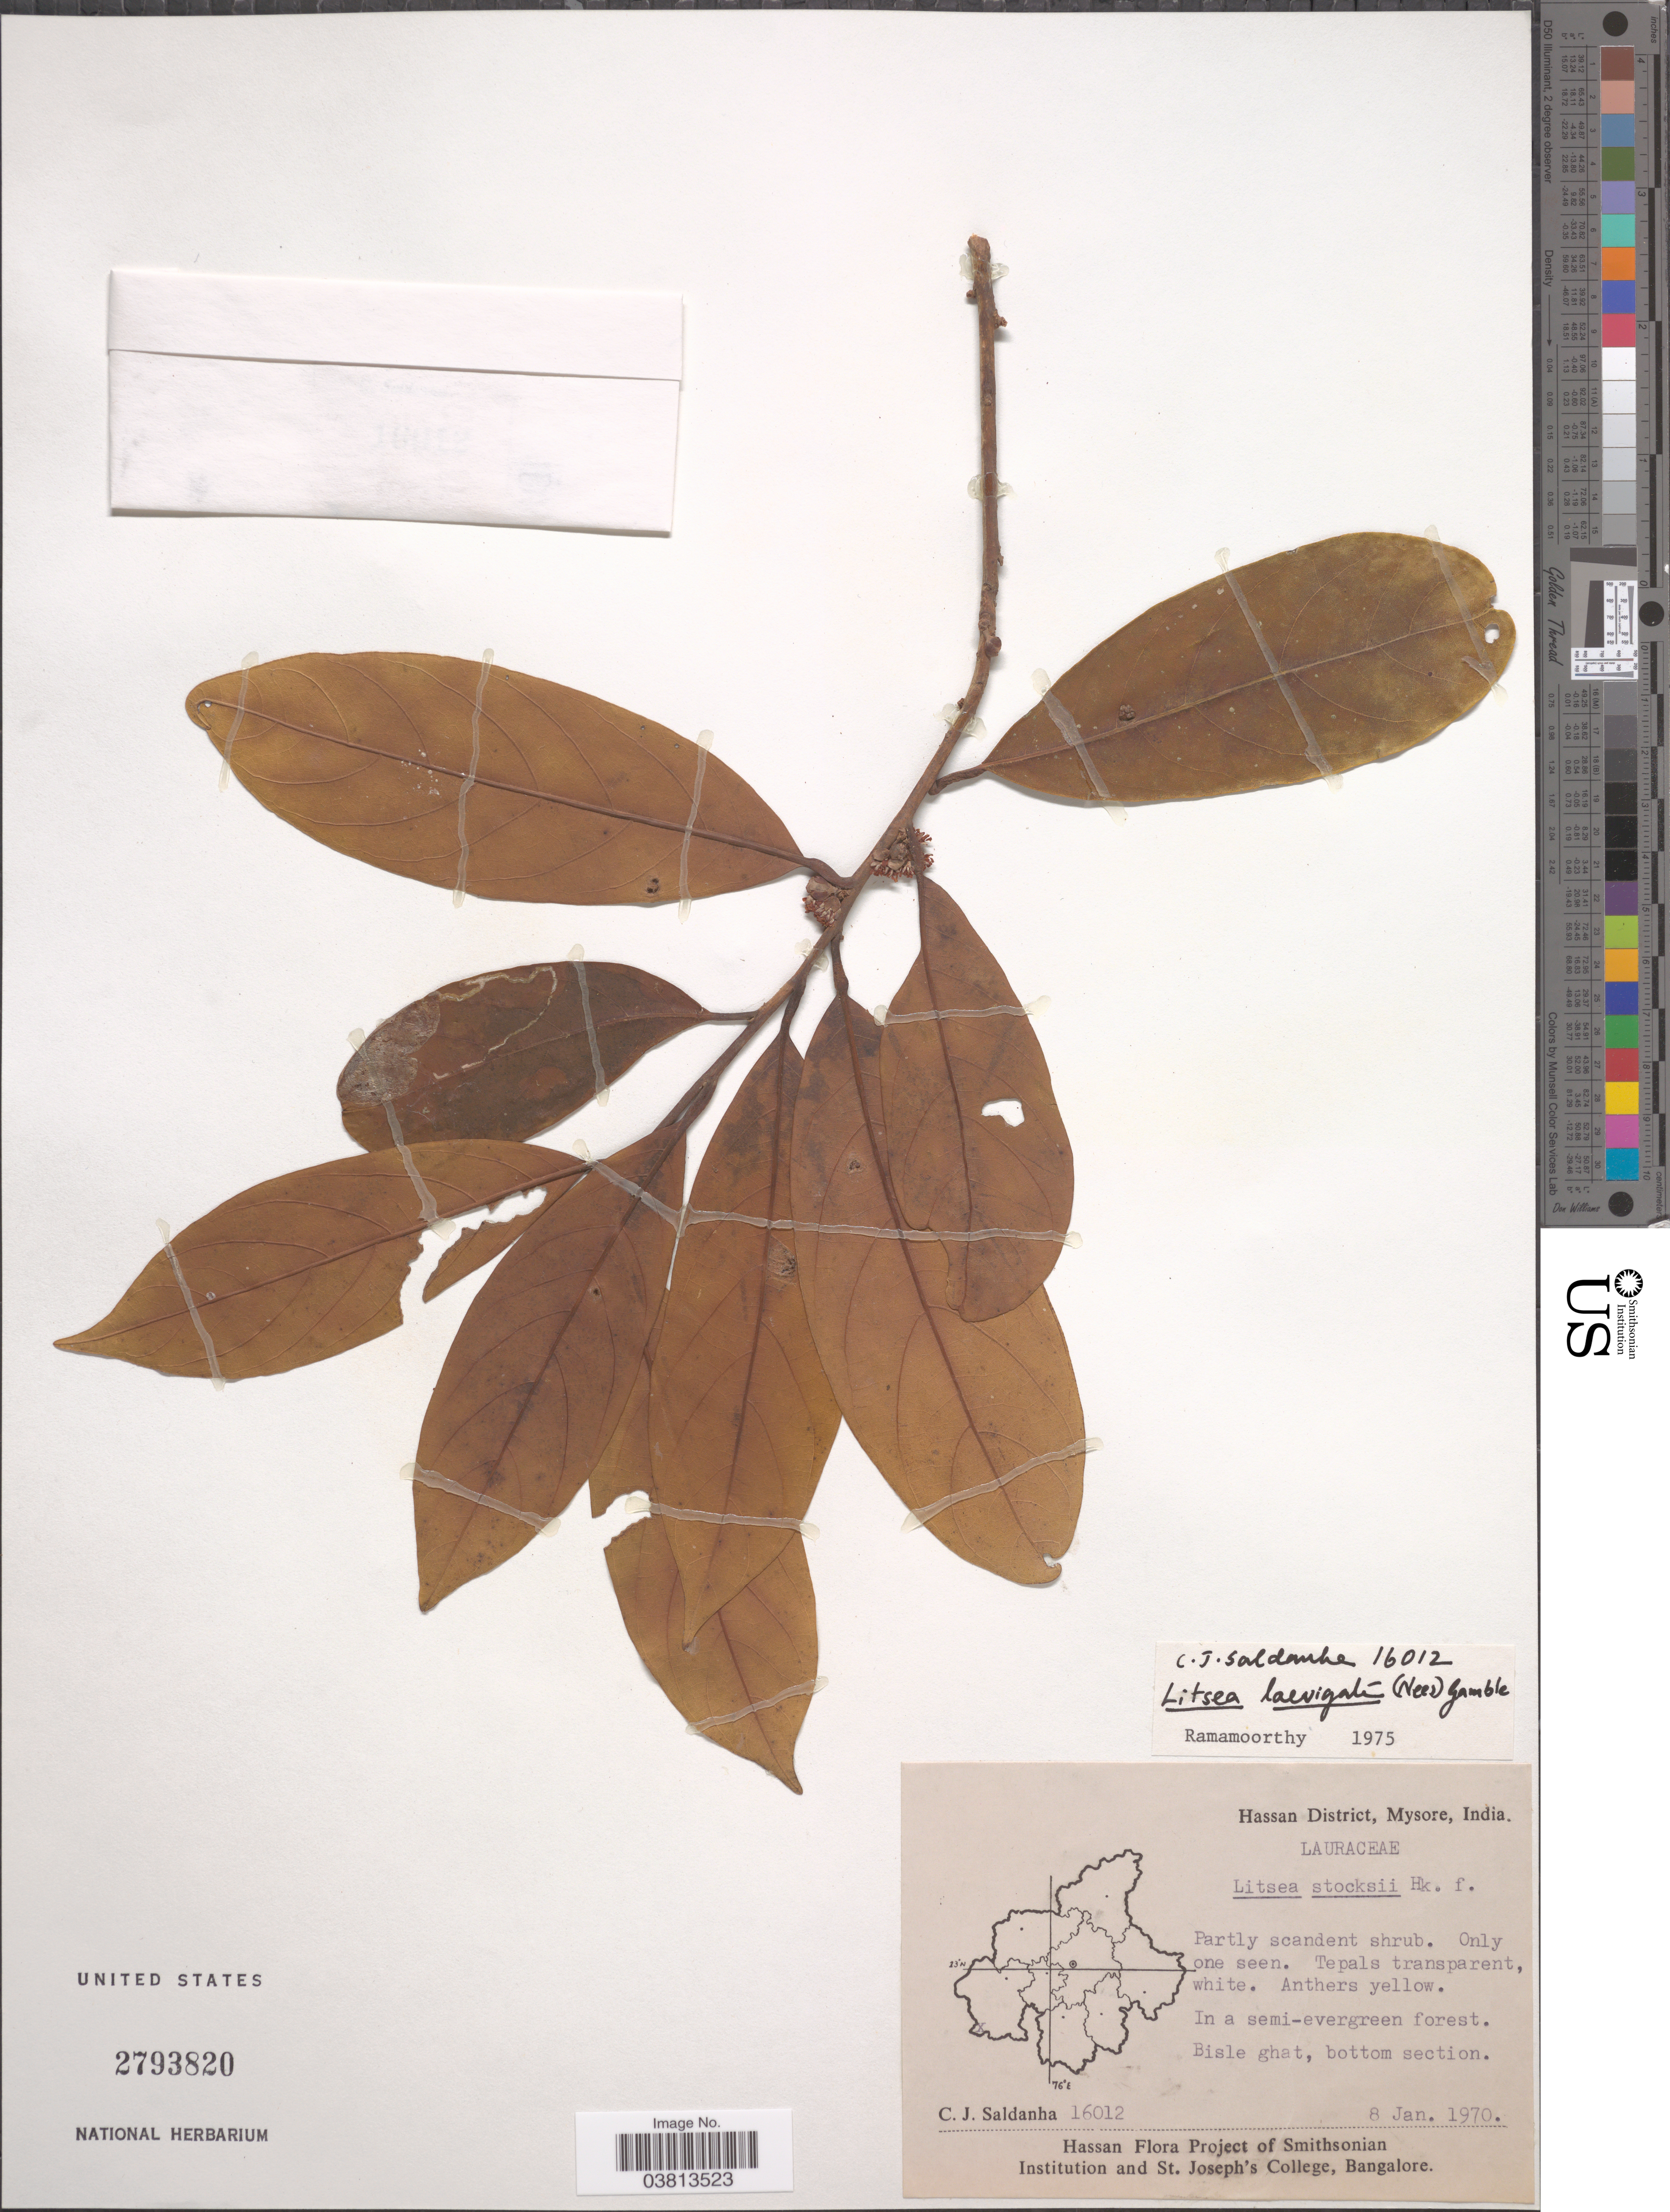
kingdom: Plantae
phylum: Tracheophyta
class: Magnoliopsida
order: Laurales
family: Lauraceae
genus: Litsea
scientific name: Litsea laevigata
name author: Gamble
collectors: C. J. Saldanha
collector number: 16012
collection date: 1970-01-08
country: India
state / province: Karnataka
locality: Hassan District, Mysore. Bisle ghat, bottom section.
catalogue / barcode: US 2793820